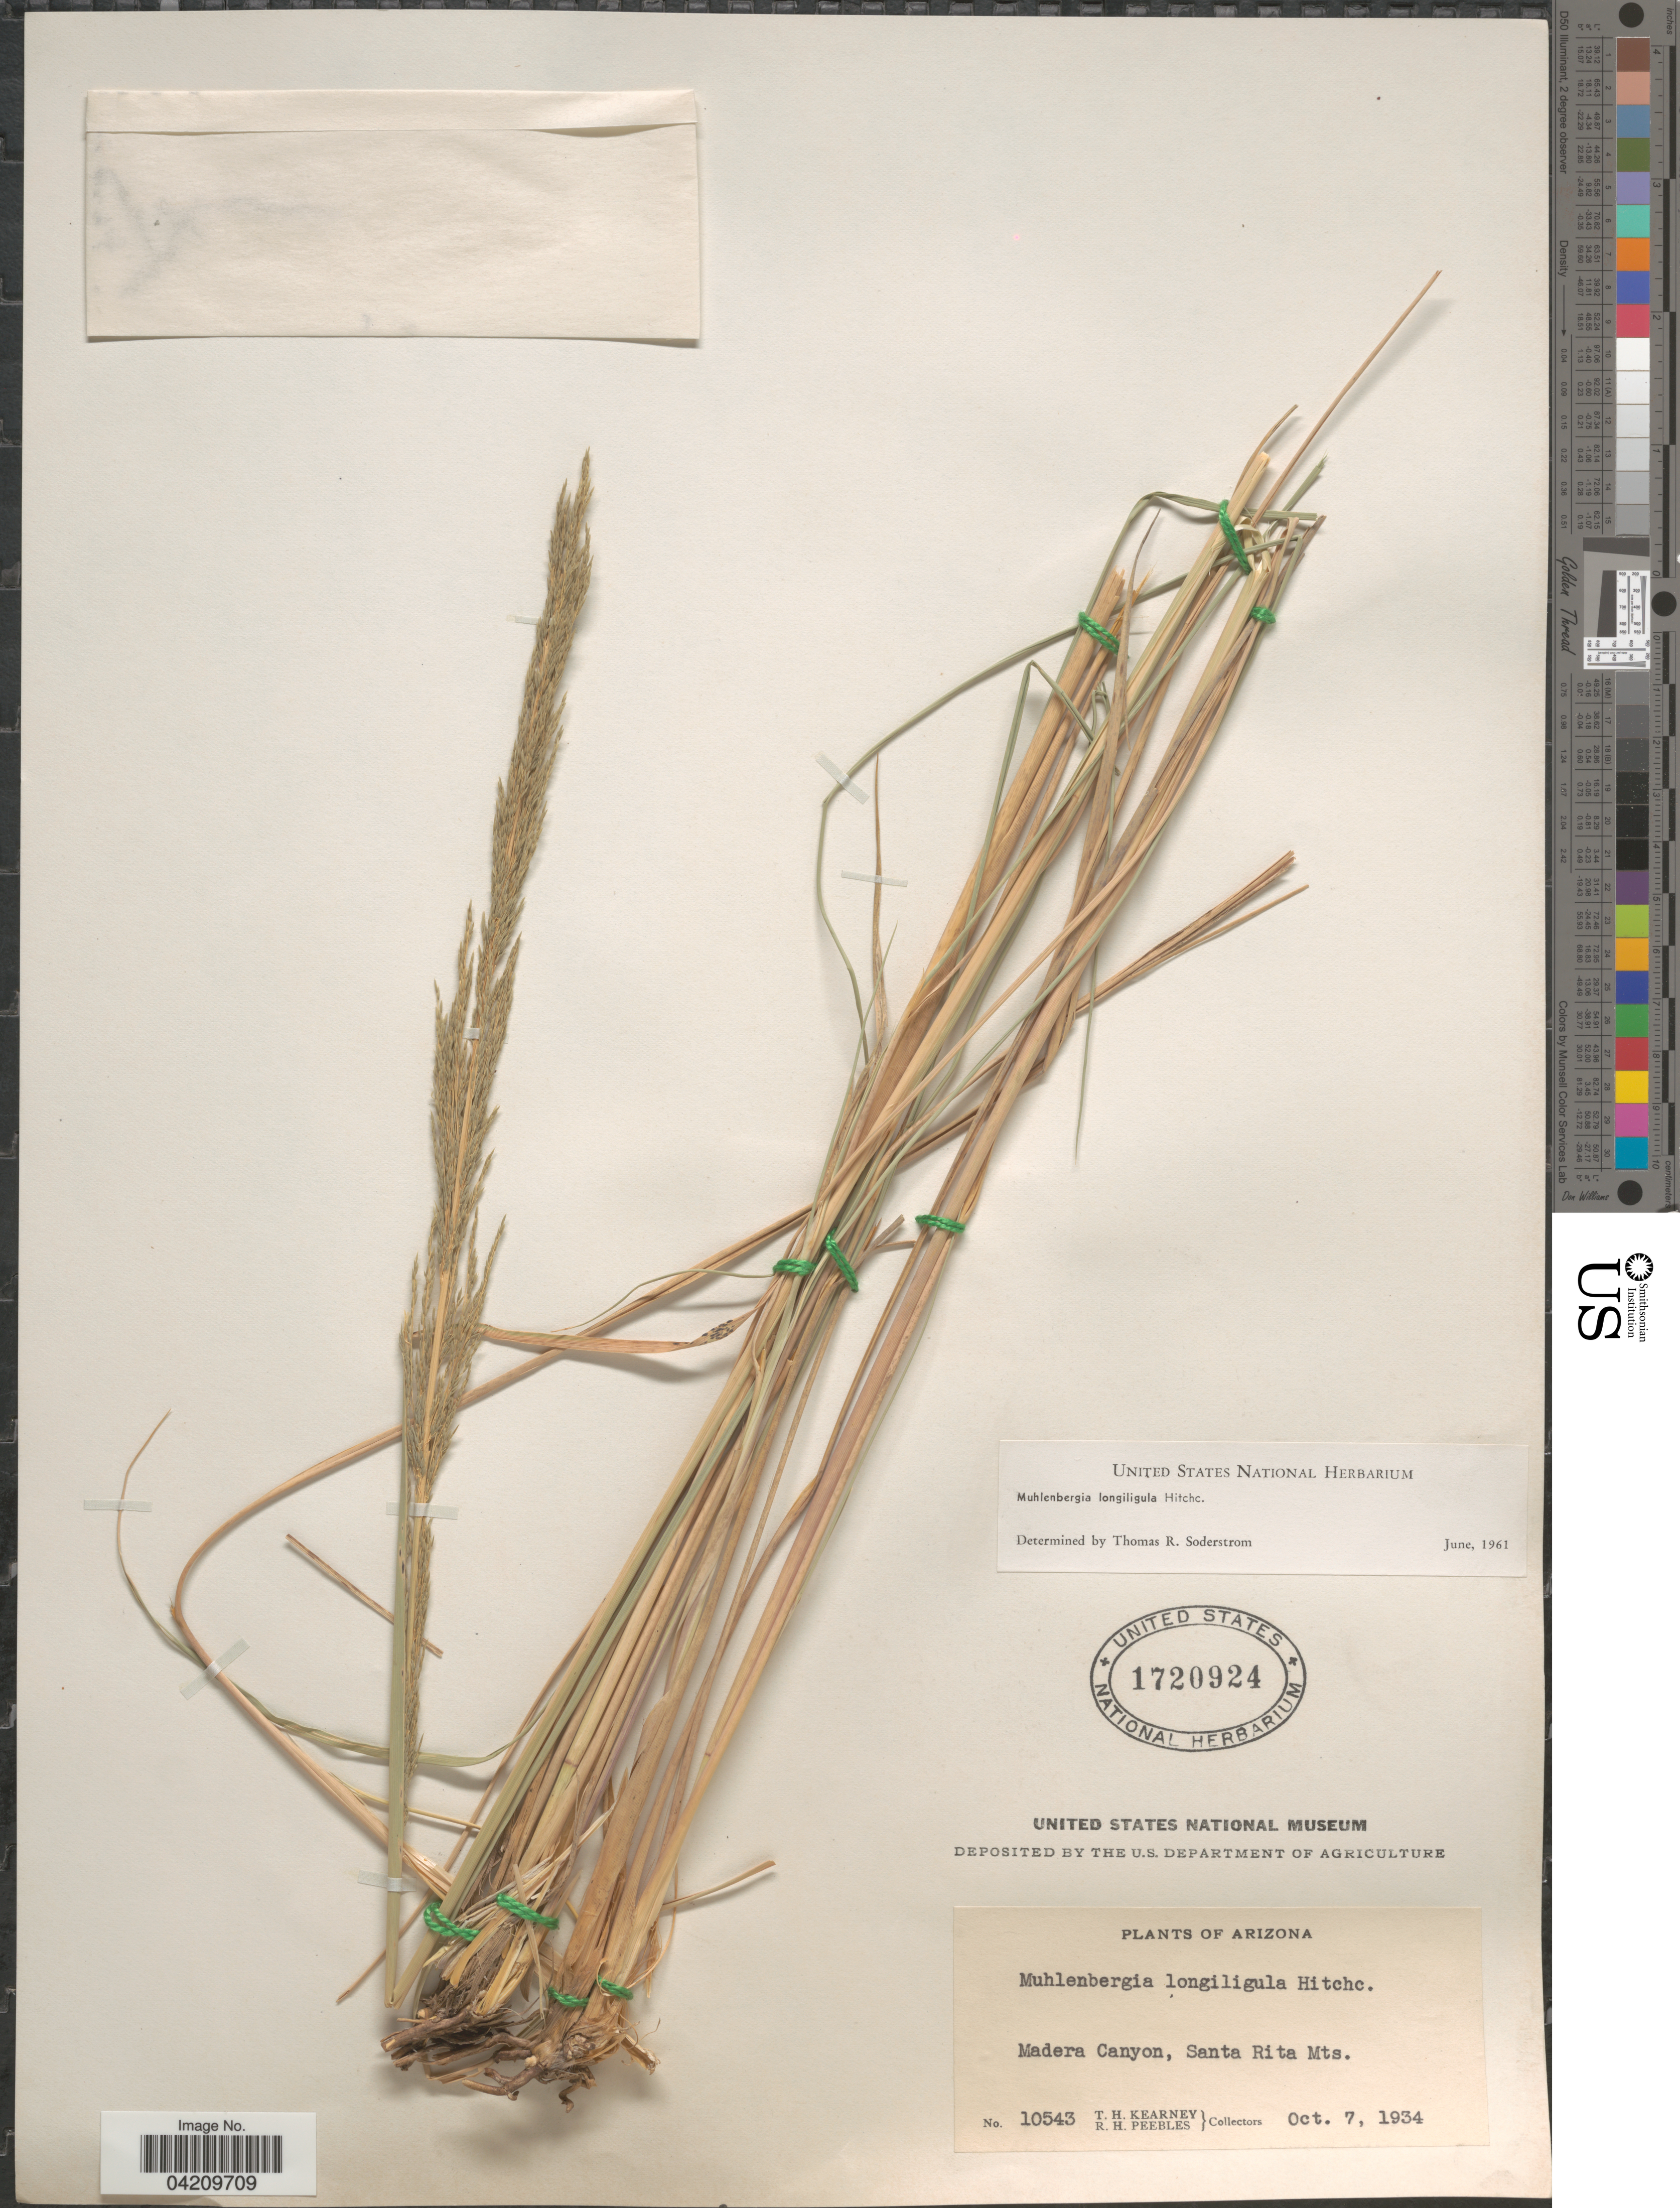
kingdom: Plantae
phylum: Tracheophyta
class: Liliopsida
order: Poales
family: Poaceae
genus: Muhlenbergia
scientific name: Muhlenbergia longiligula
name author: Hitchc.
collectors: T. H. Kearney & R. H. Peebles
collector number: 10543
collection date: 1934-10-07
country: United States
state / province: Arizona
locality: Madera Canyon, Santa Rita Mts.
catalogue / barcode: US 1720924